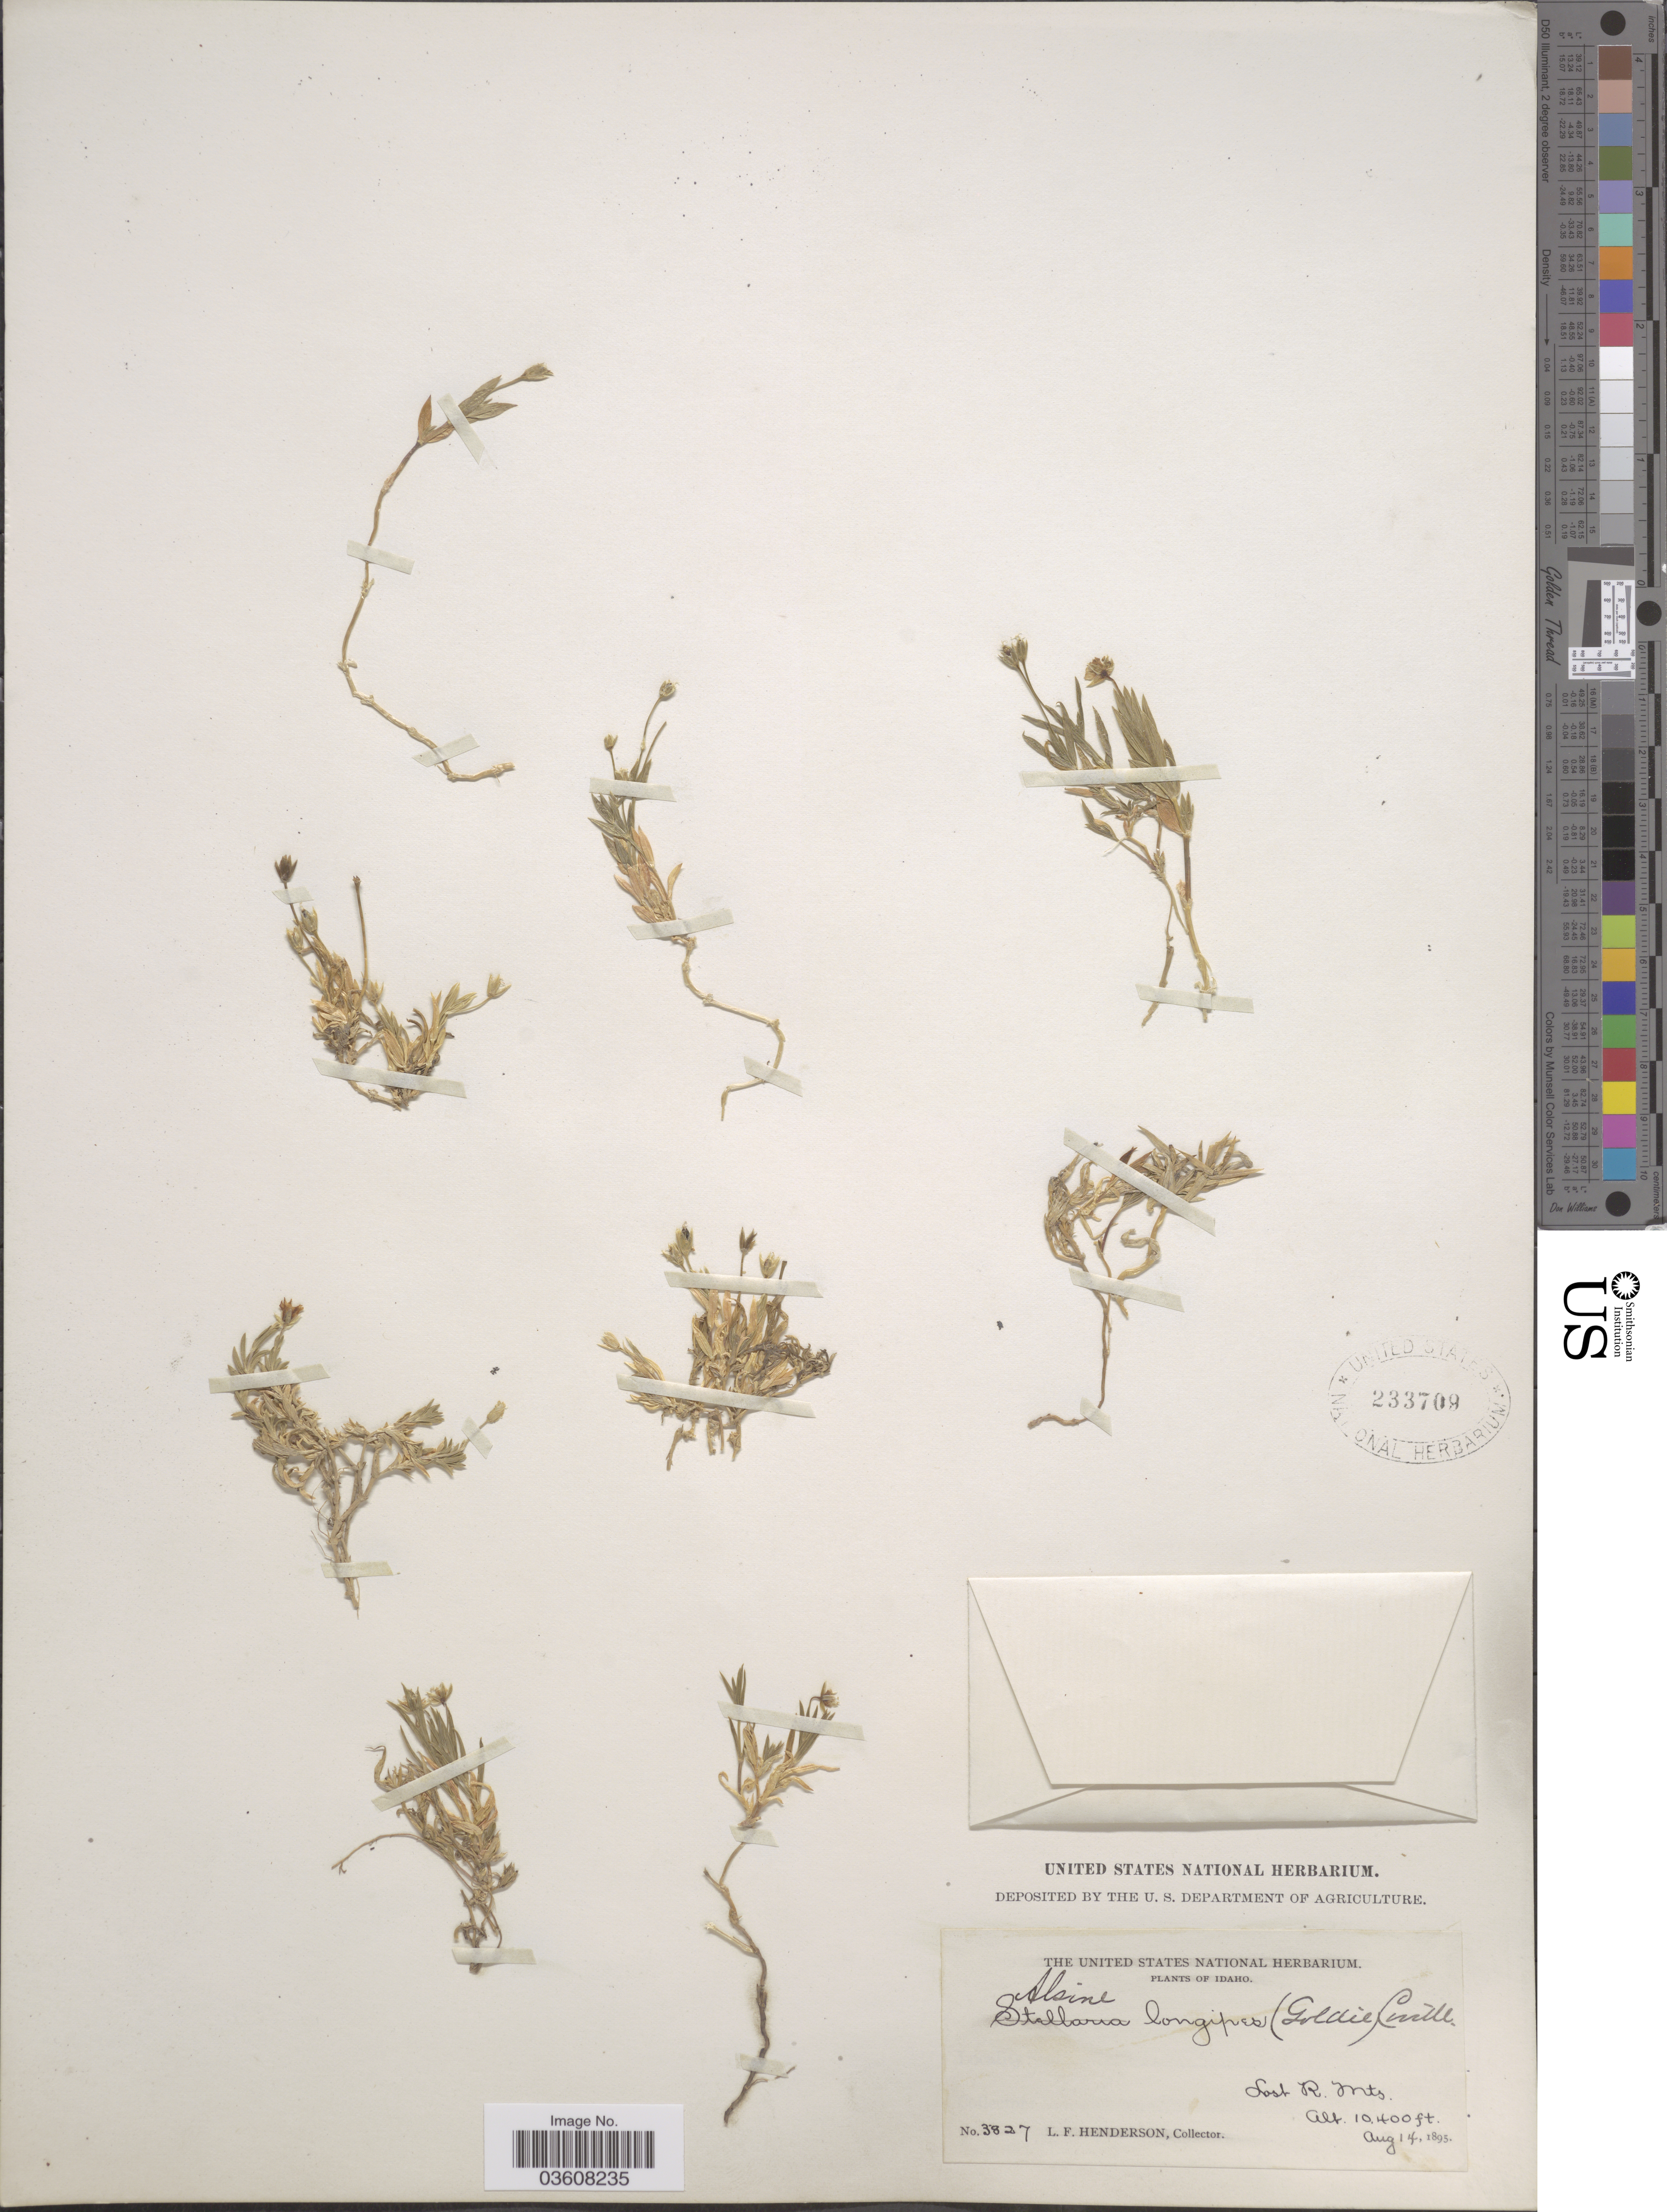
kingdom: Plantae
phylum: Tracheophyta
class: Magnoliopsida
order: Caryophyllales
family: Caryophyllaceae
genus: Stellaria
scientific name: Stellaria laeta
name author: Richards.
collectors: L. Henderson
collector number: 3827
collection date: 1895-08-14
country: United States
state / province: Idaho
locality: Lost R. Mts.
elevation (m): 3170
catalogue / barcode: US 233709